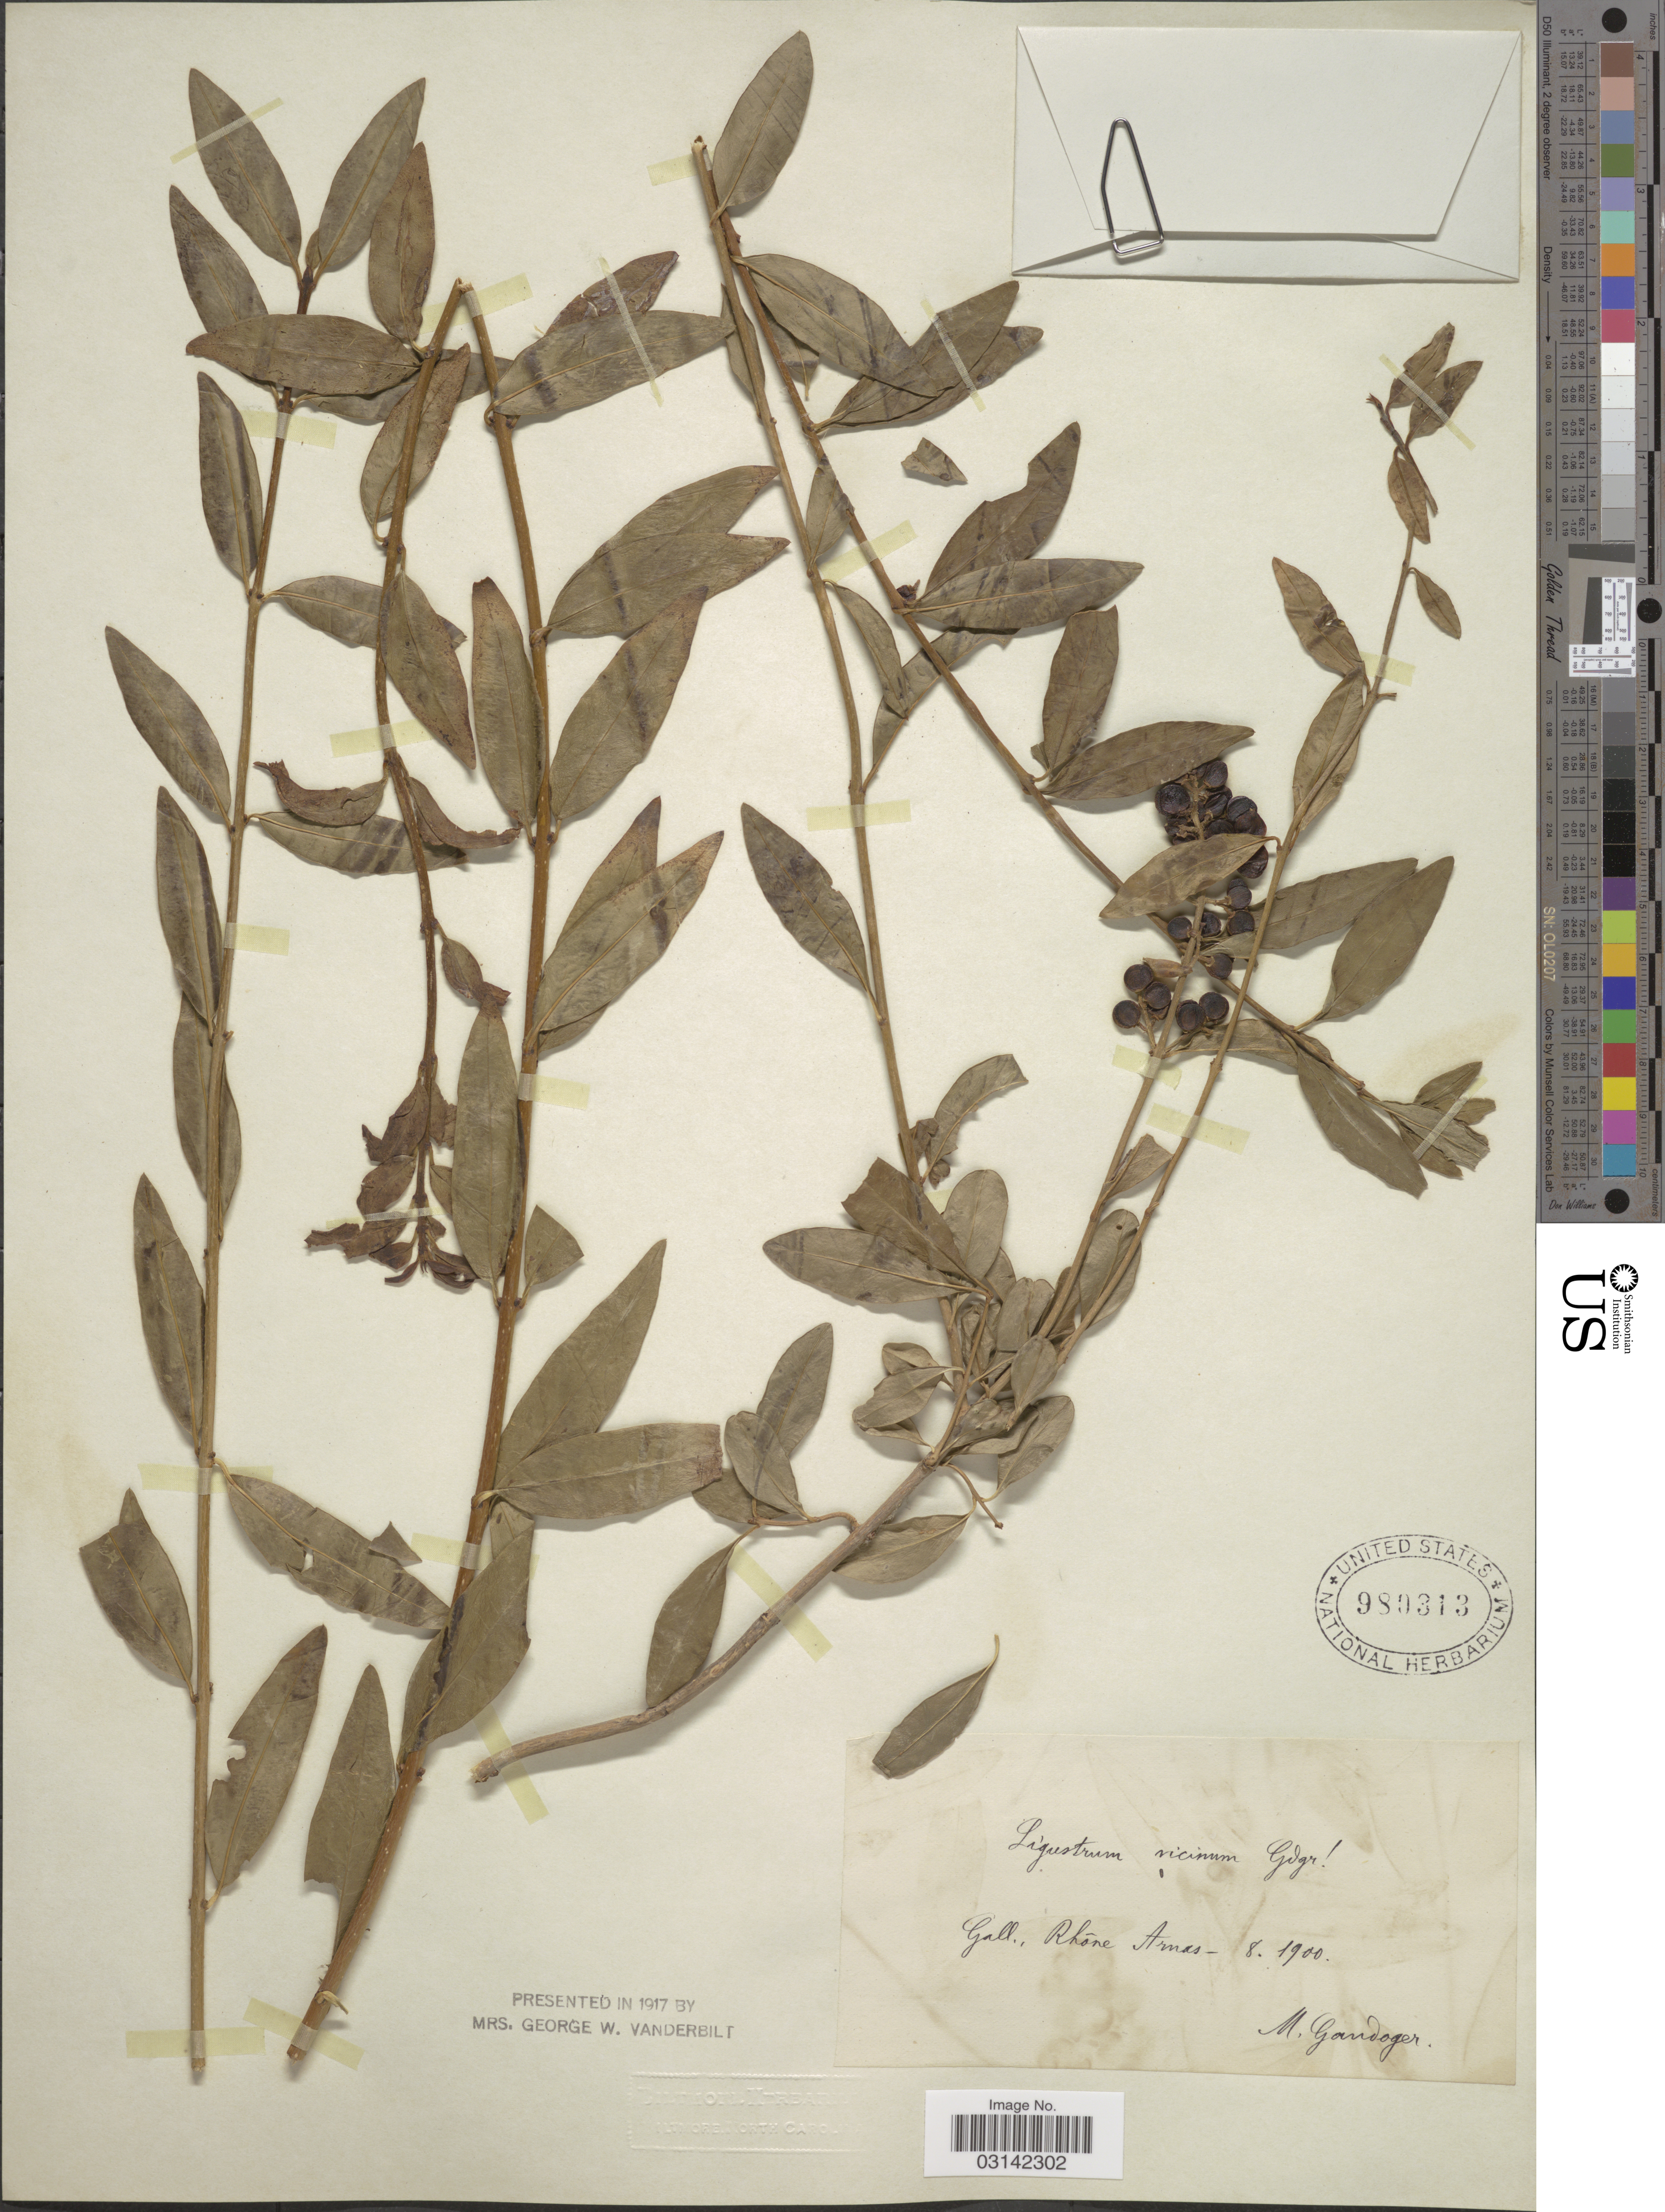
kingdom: Plantae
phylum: Tracheophyta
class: Magnoliopsida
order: Lamiales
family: Oleaceae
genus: Ligustrum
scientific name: Ligustrum vicinum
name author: Gand.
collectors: M. Gandoger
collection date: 1900-08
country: France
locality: Gall., Rhône Arnas.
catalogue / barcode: US 980313